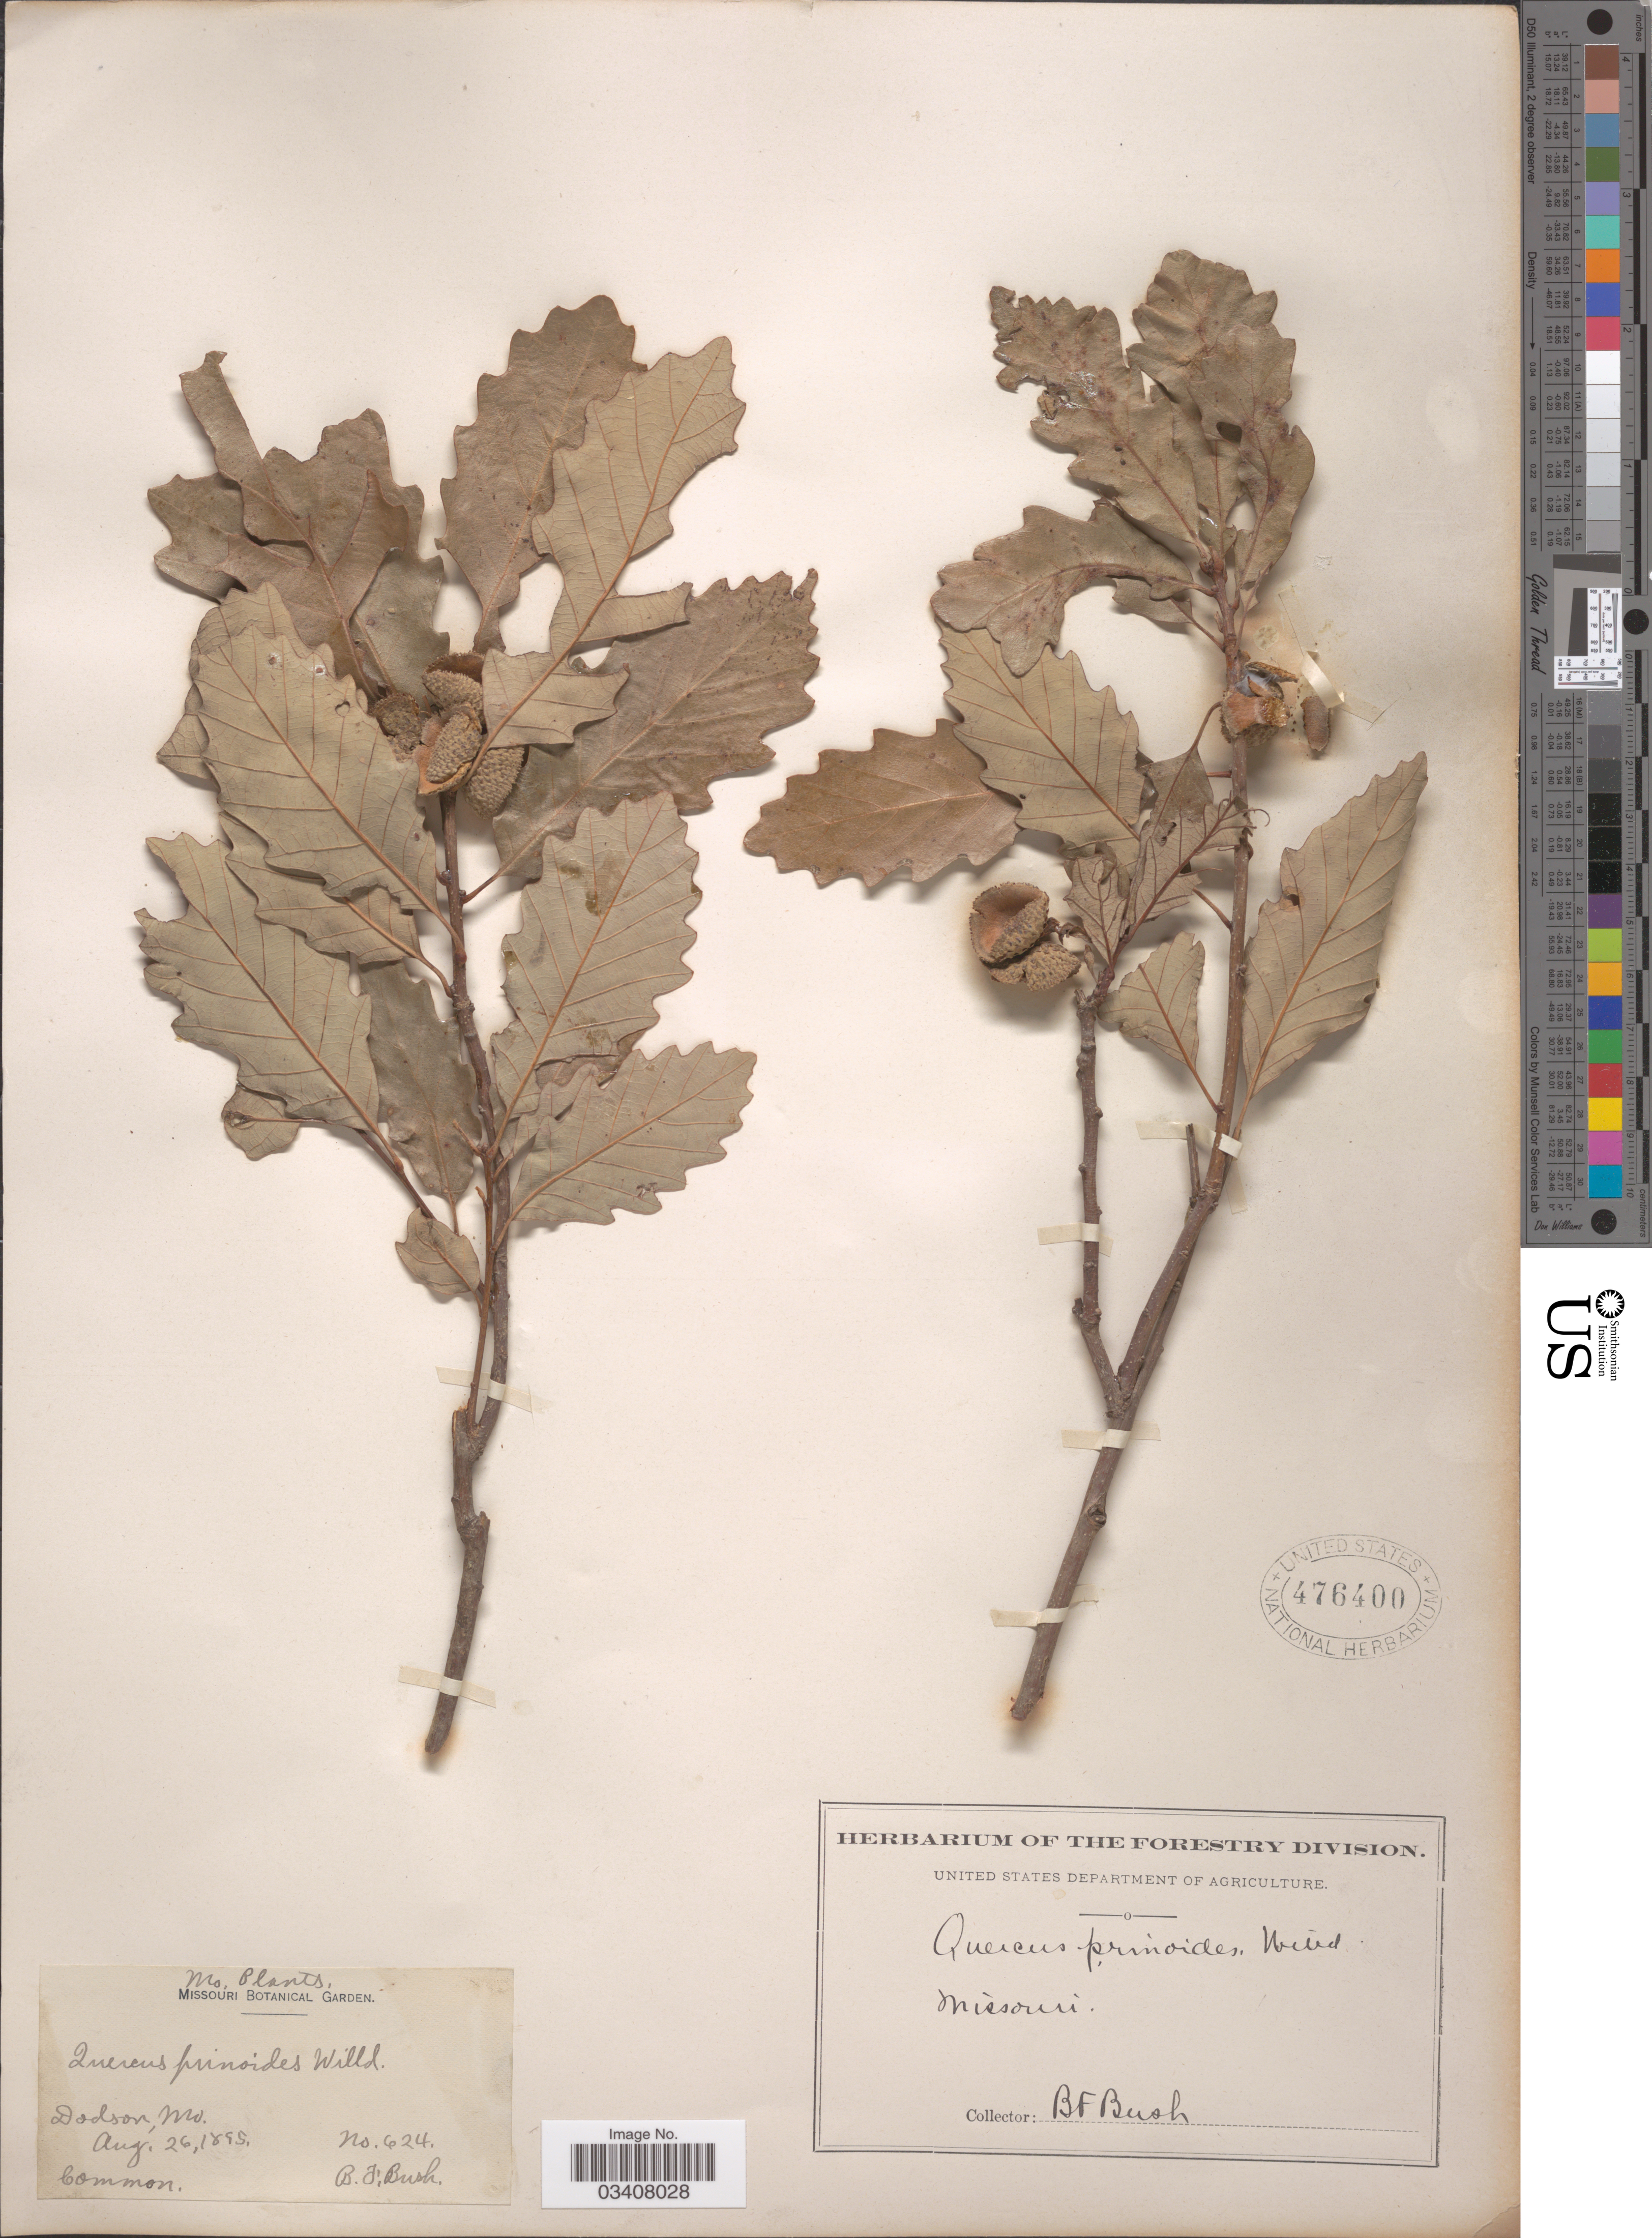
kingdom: Plantae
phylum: Tracheophyta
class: Magnoliopsida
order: Fagales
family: Fagaceae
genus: Quercus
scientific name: Quercus prinoides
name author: Willd.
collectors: B. F. Bush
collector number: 624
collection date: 1895-08-26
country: United States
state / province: Missouri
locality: Dodson.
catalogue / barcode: US 476400